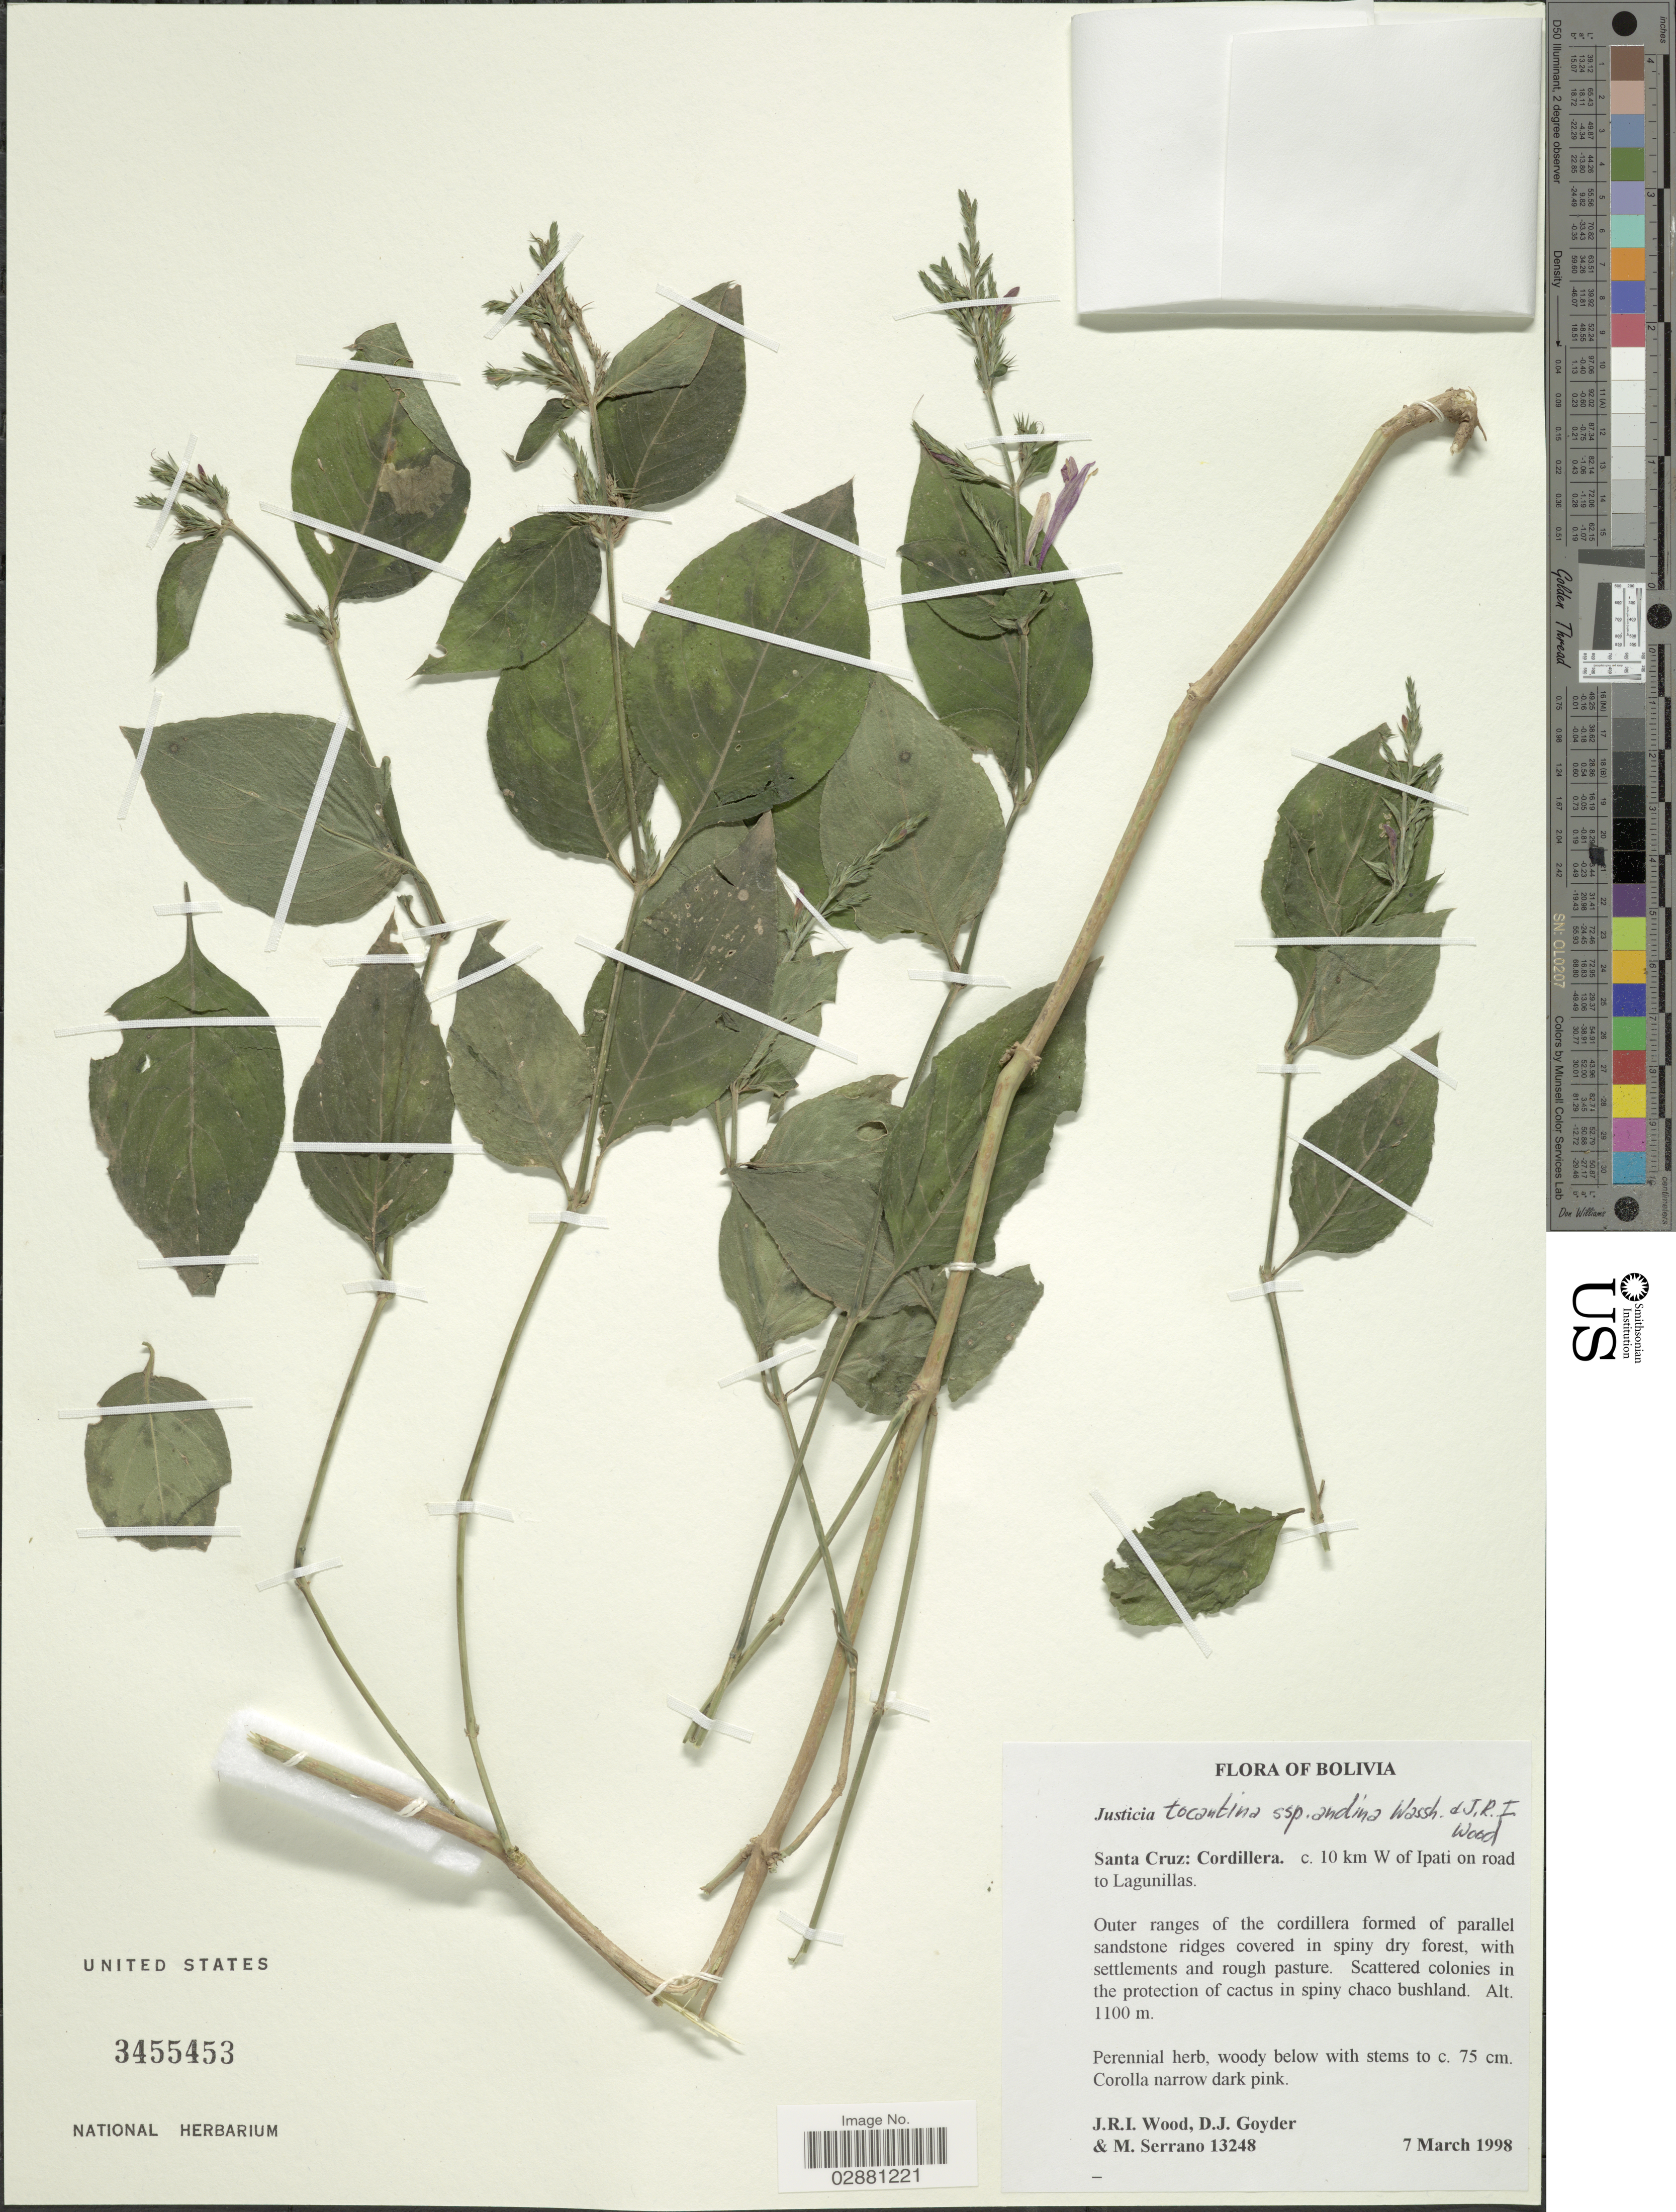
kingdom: Plantae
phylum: Tracheophyta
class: Magnoliopsida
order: Lamiales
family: Acanthaceae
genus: Justicia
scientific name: Justicia tocantina subsp. andina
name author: Wassh. & J.R.I. Wood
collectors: J. R. I. Wood, D. Goyder & M. Serrano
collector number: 13248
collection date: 1998-03-07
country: Bolivia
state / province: Santa Cruz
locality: Cordillera, c. 10 km W of Ipati on road to Lagunillas.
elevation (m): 1100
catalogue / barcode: US 3455453